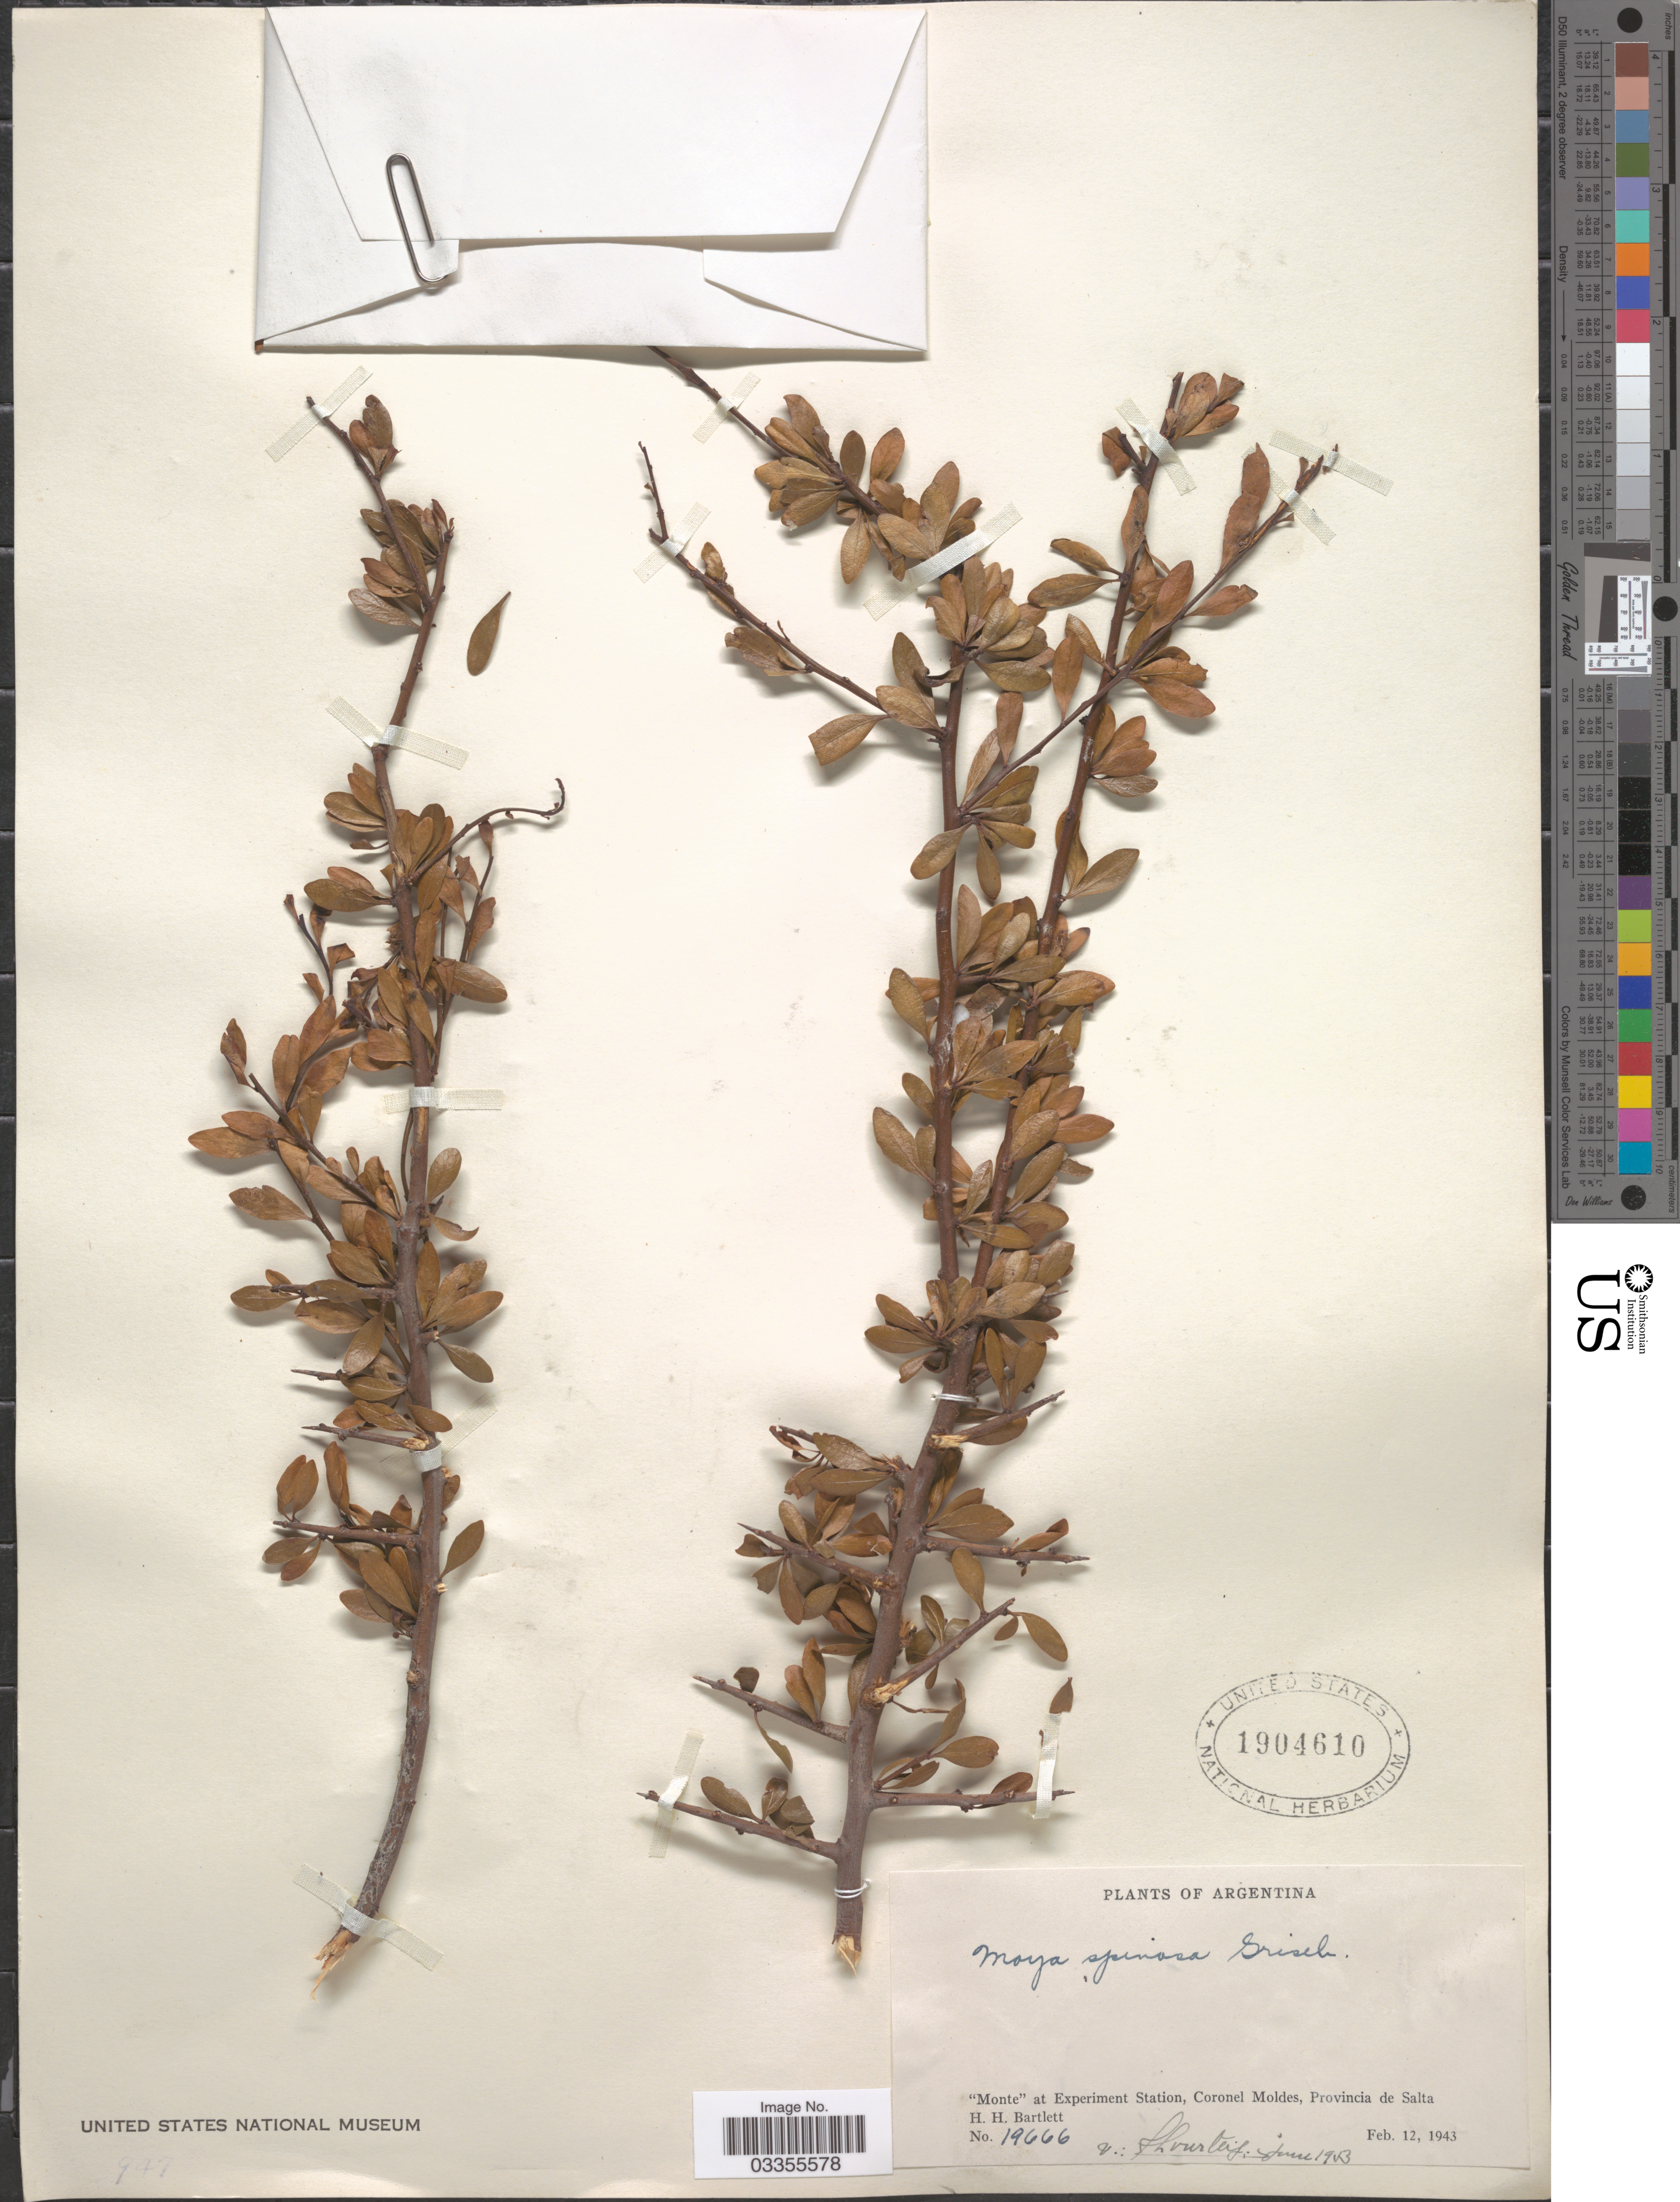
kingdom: Plantae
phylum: Tracheophyta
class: Magnoliopsida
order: Celastrales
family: Celastraceae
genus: Maytenus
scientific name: Maytenus spinosa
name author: (Griseb.) Lourteig & O'Donell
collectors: H. H. Bartlett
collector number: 19666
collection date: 1943-02-12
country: Argentina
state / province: Salta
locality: Monte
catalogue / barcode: US 1904610